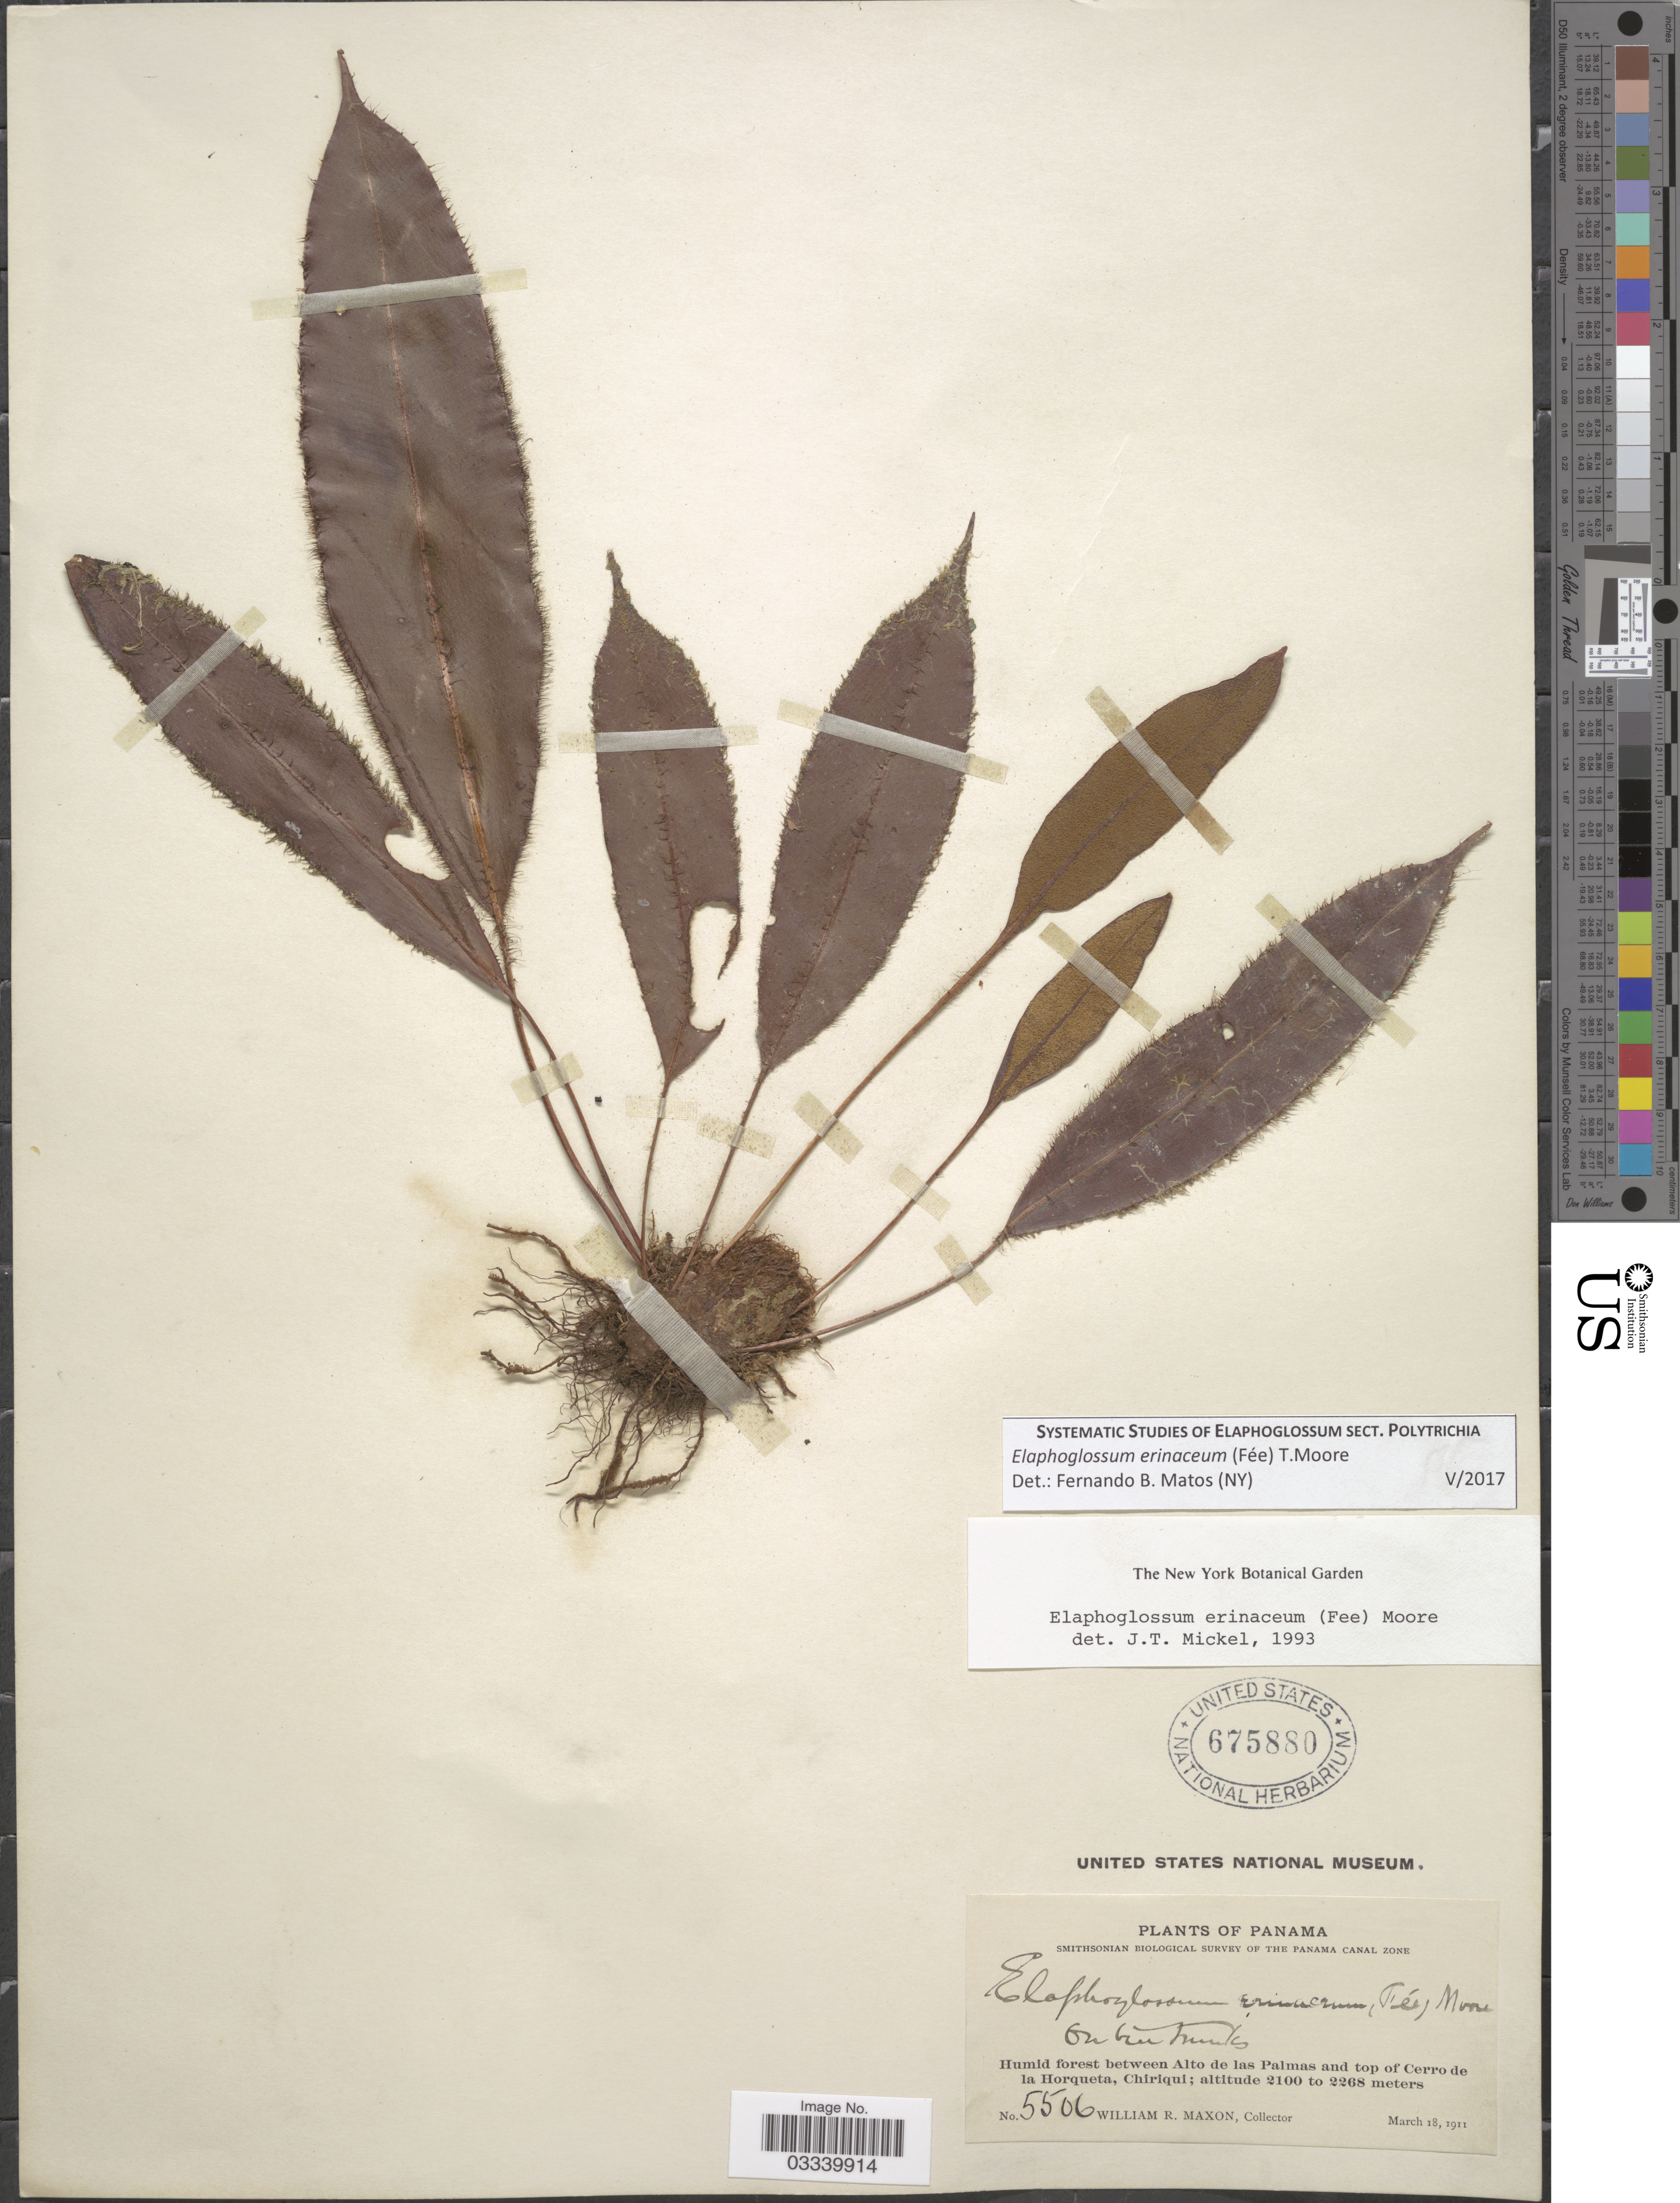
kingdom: Plantae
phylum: Tracheophyta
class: Polypodiopsida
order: Polypodiales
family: Dryopteridaceae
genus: Elaphoglossum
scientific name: Elaphoglossum erinaceum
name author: (Fée) T. Moore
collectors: W. R. Maxon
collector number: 5506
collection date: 1911-03-18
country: Panama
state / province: Chiriqui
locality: Humid forest between Alto de las Palmas and top of Cerro de la Horqueta.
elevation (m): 2100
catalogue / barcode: US 675880